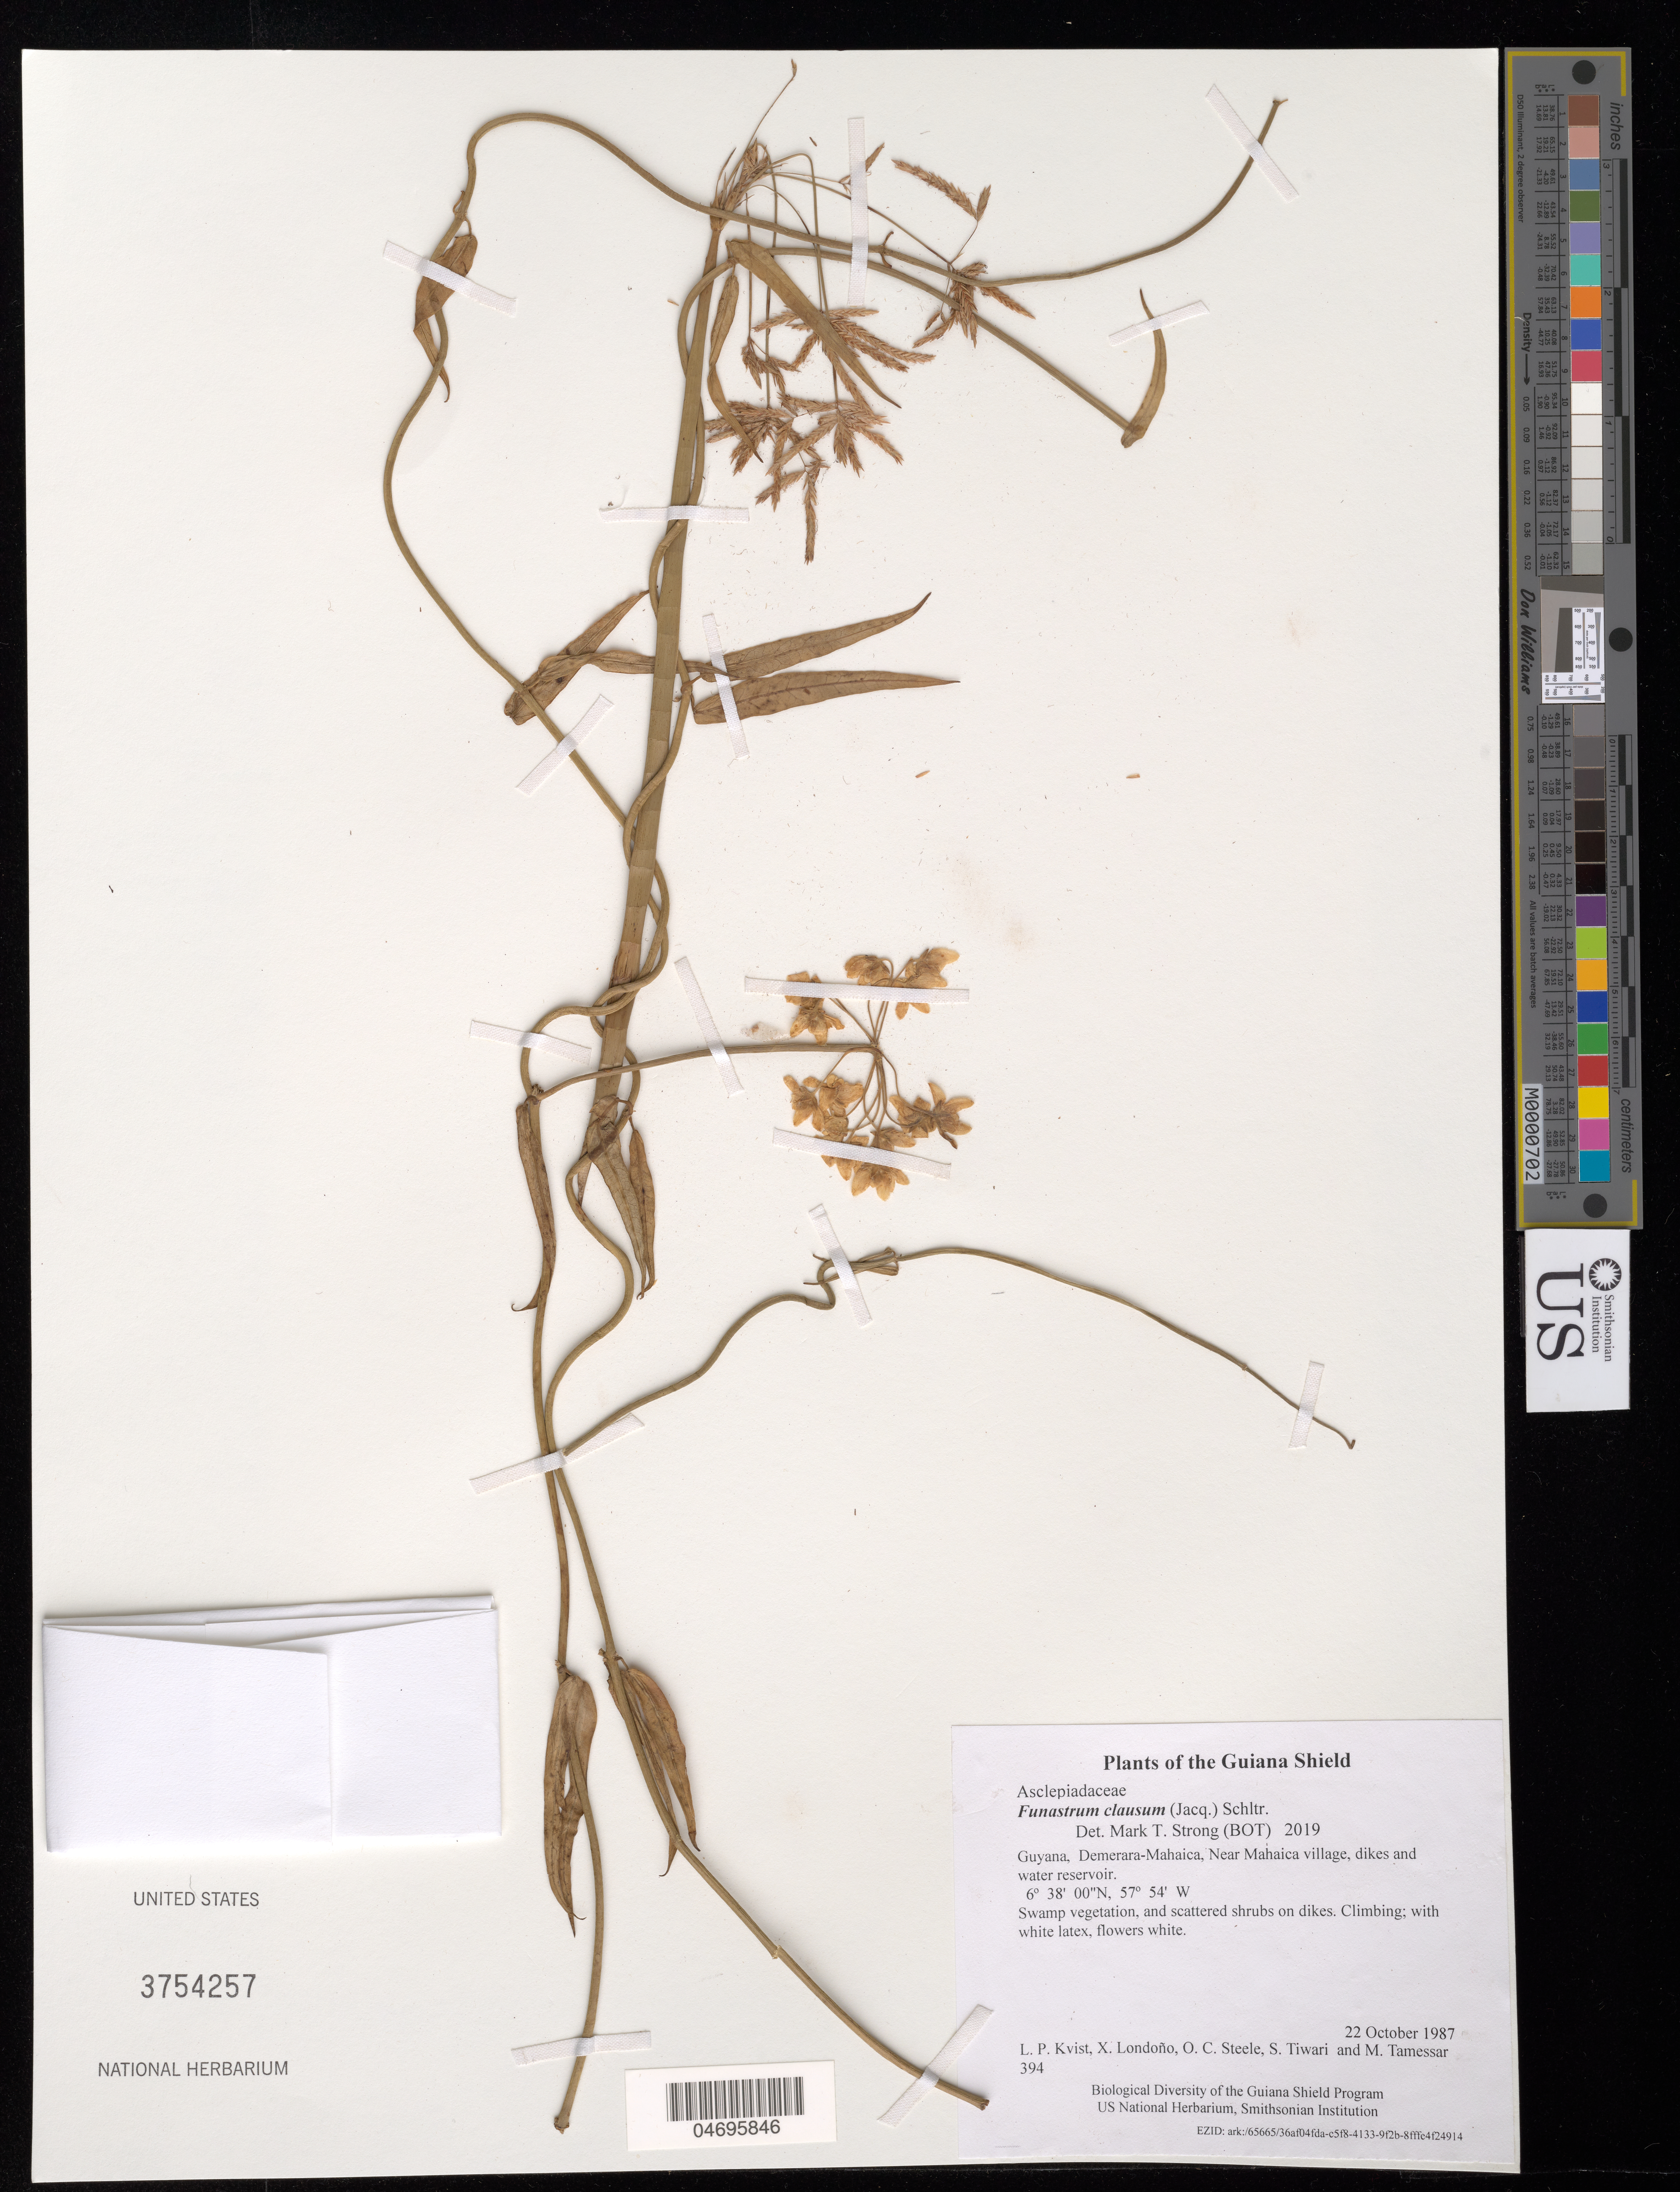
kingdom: Plantae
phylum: Tracheophyta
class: Magnoliopsida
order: Gentianales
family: Apocynaceae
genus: Funastrum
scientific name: Funastrum clausum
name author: (Jacq.) Schltr.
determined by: Strong, Mark T., (BOT), Smithsonian Institution - National Museum of Natural History (UNITED STATES)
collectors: L. P. Kvist, X. Londoño, O. C. Steele, S. Tiwari & M. Tamessar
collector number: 394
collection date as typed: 22 October 1987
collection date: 1987-10-22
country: Guyana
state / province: Demerara-Mahaica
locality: Near Mahaica village, dikes and water reservoir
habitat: Swamp vegetation, and scattered shrubs on dikes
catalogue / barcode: US 3754257